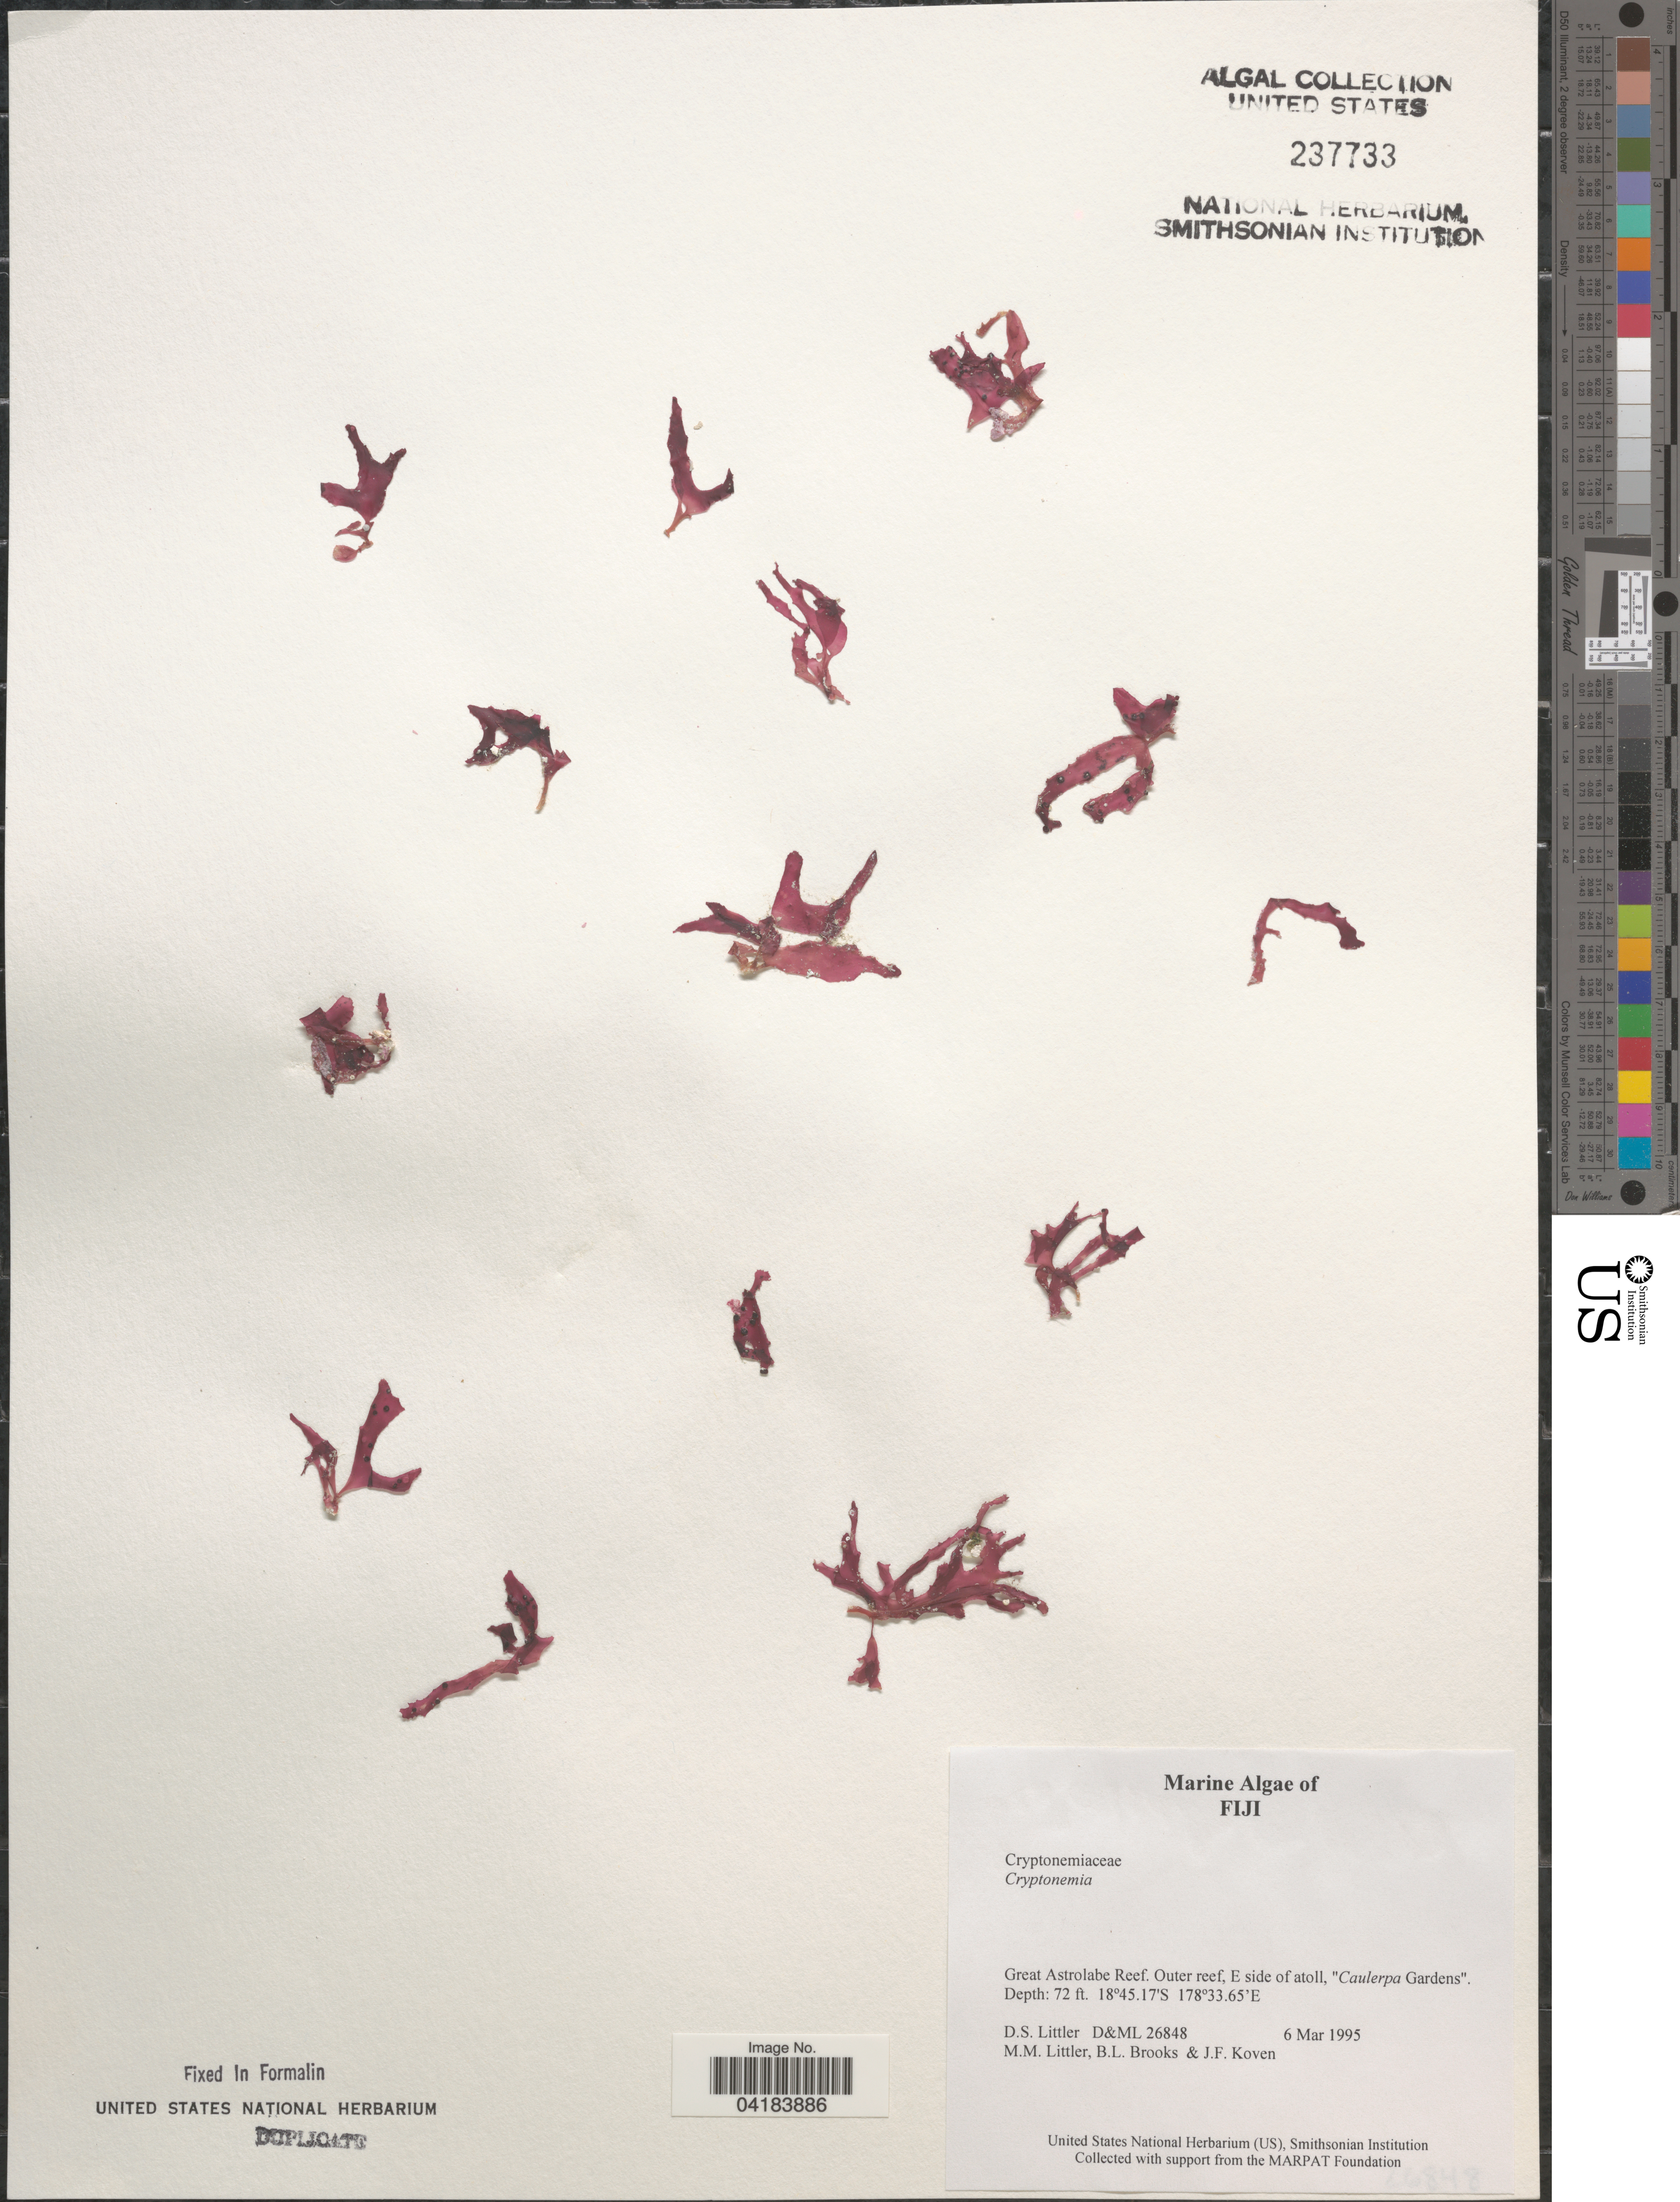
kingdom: Plantae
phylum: Rhodophyta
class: Florideophyceae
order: Halymeniales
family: Halymeniaceae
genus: Cryptonemia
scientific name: Cryptonemia sp.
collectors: D. S. Littler, B. Brooks & J. Koven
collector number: D&ML26848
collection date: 1995-03-06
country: Fiji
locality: Great Astrolabe Reef. Outer reef, E side of atoll, "Caulerpa Gardens".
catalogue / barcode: US 237733